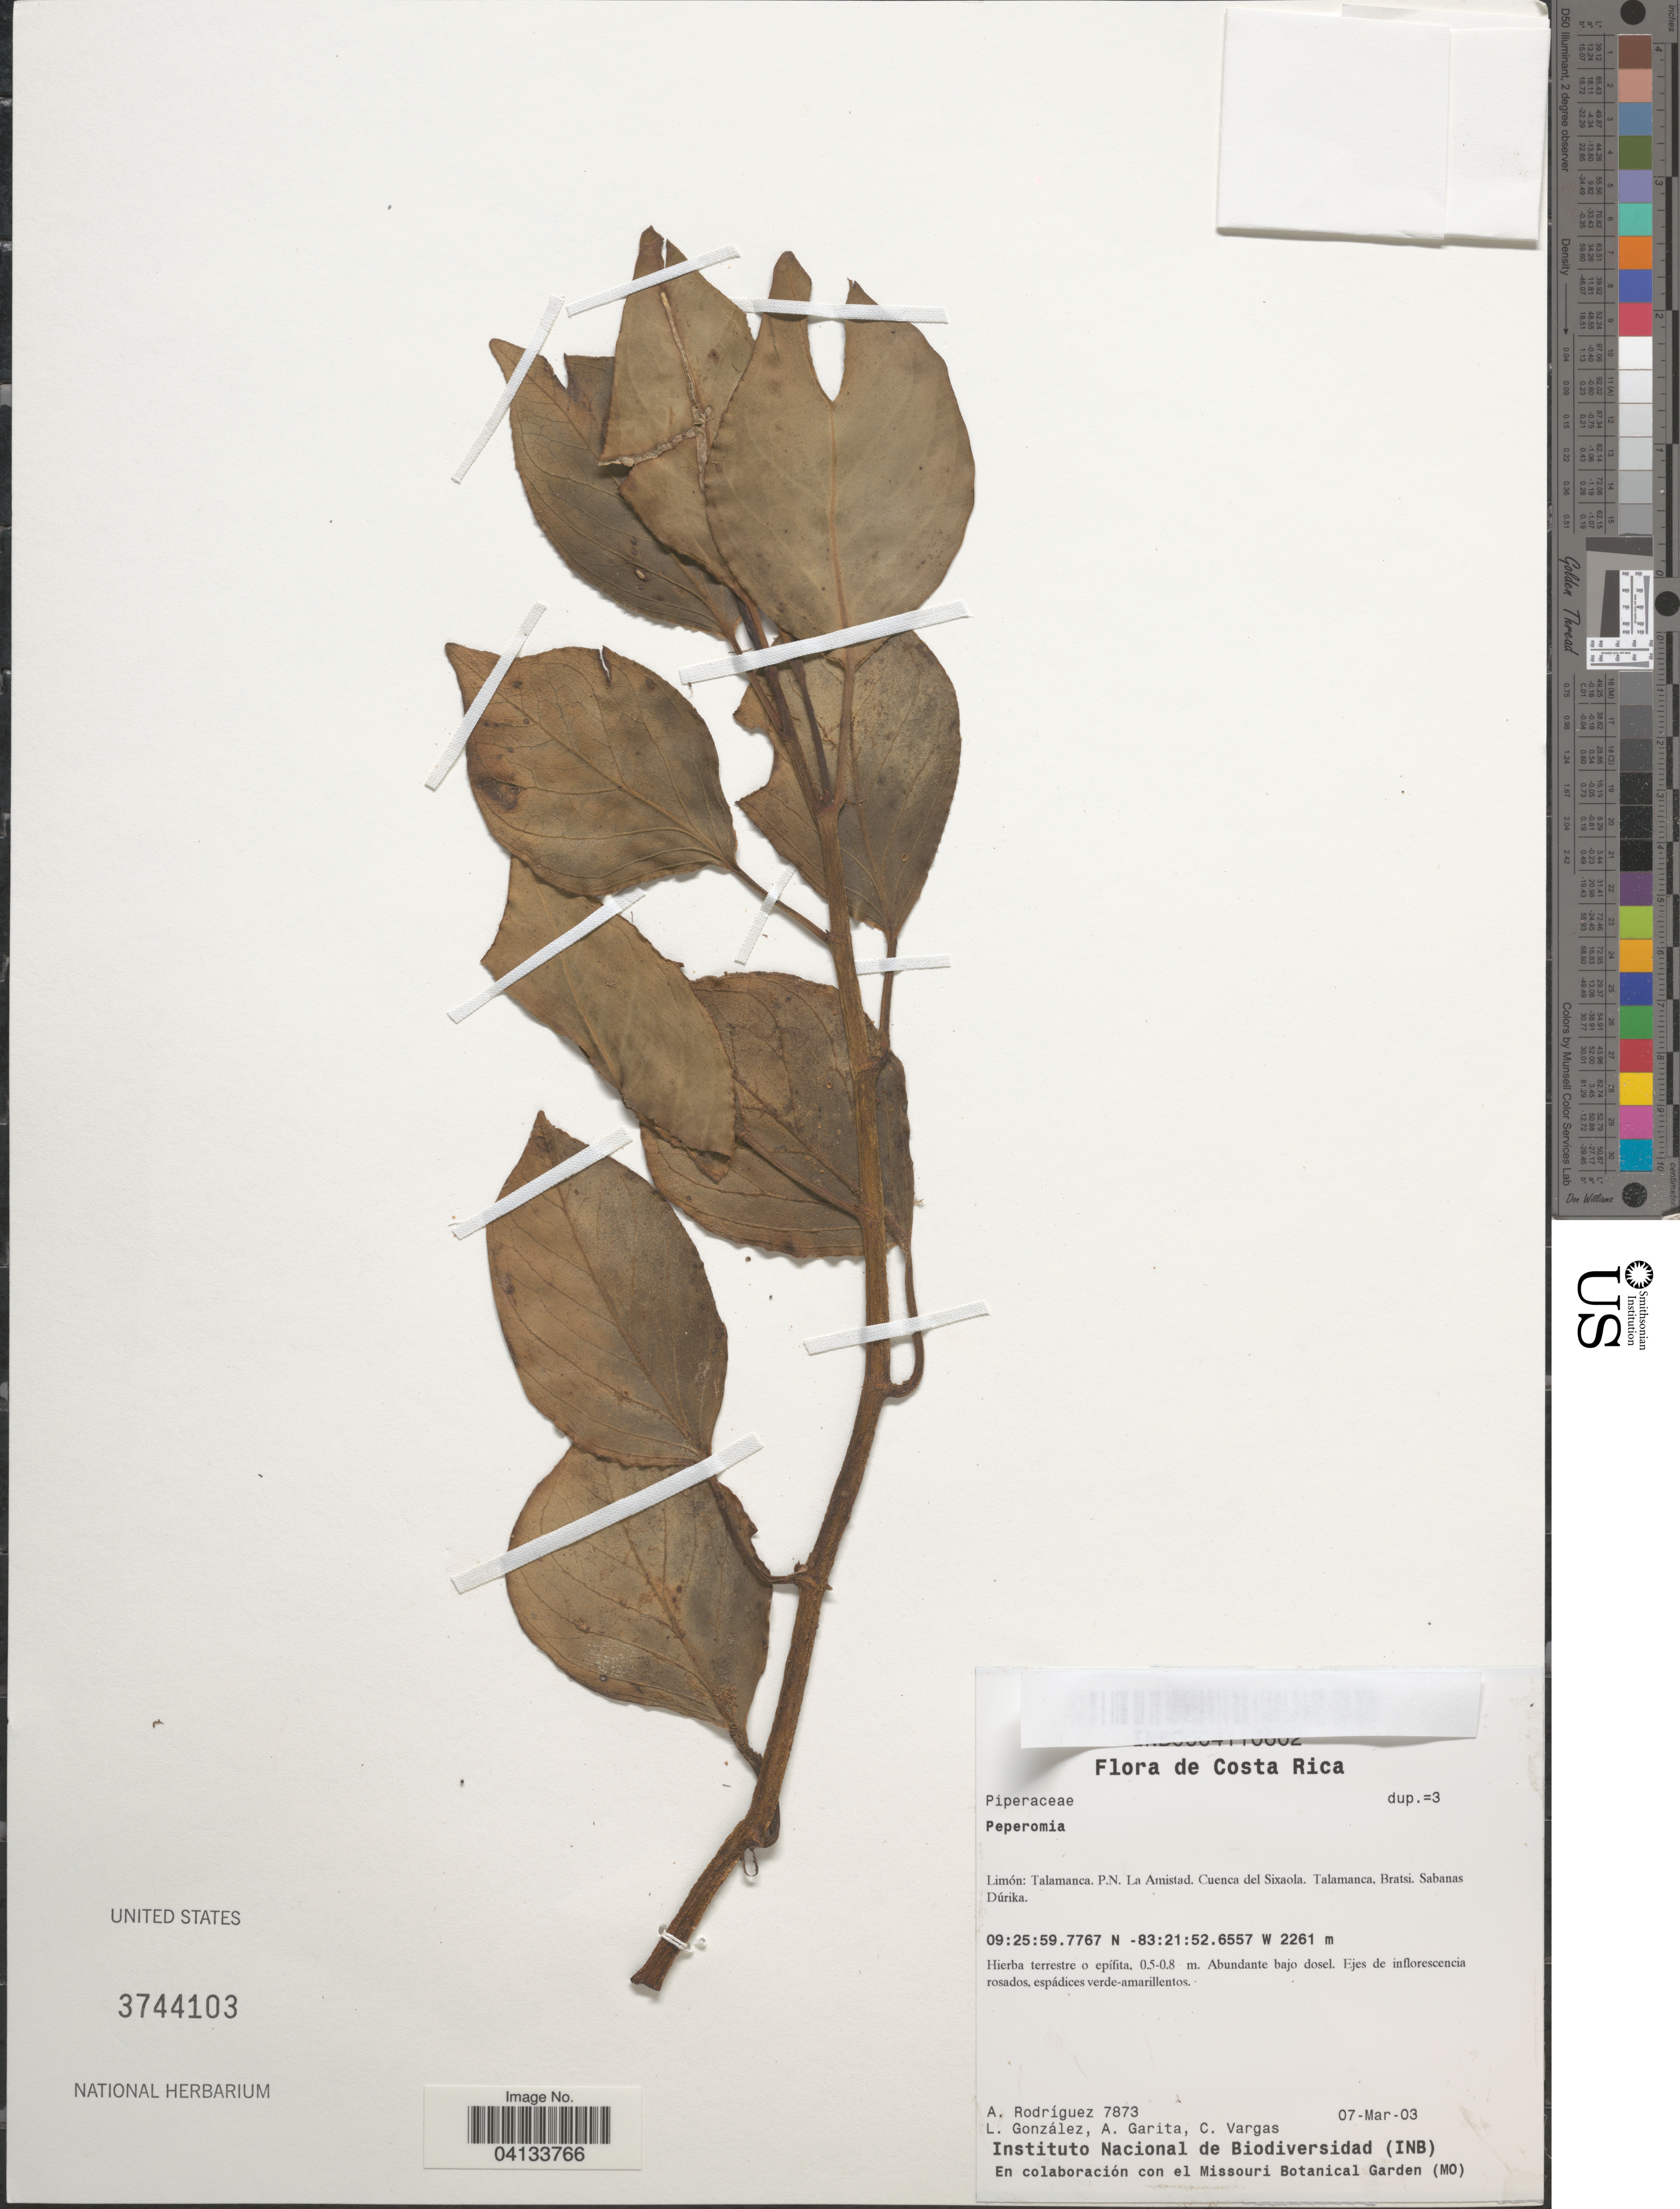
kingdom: Plantae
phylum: Tracheophyta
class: Magnoliopsida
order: Piperales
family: Piperaceae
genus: Peperomia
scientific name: Peperomia durandi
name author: C. DC.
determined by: Jiménez, José Estaban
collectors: A. Rodríguez, L. Gonzalez, A. Garita & C. Vargas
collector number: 7873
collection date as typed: Transcribed d/m/y: 7/3/3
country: Costa Rica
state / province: Limón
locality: Talamanca. P.N. La Amistad. Cuenca del Sixaola. Talamanca, Bratsi. Sabanas Dúrika.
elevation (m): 2261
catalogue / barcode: US 3744103